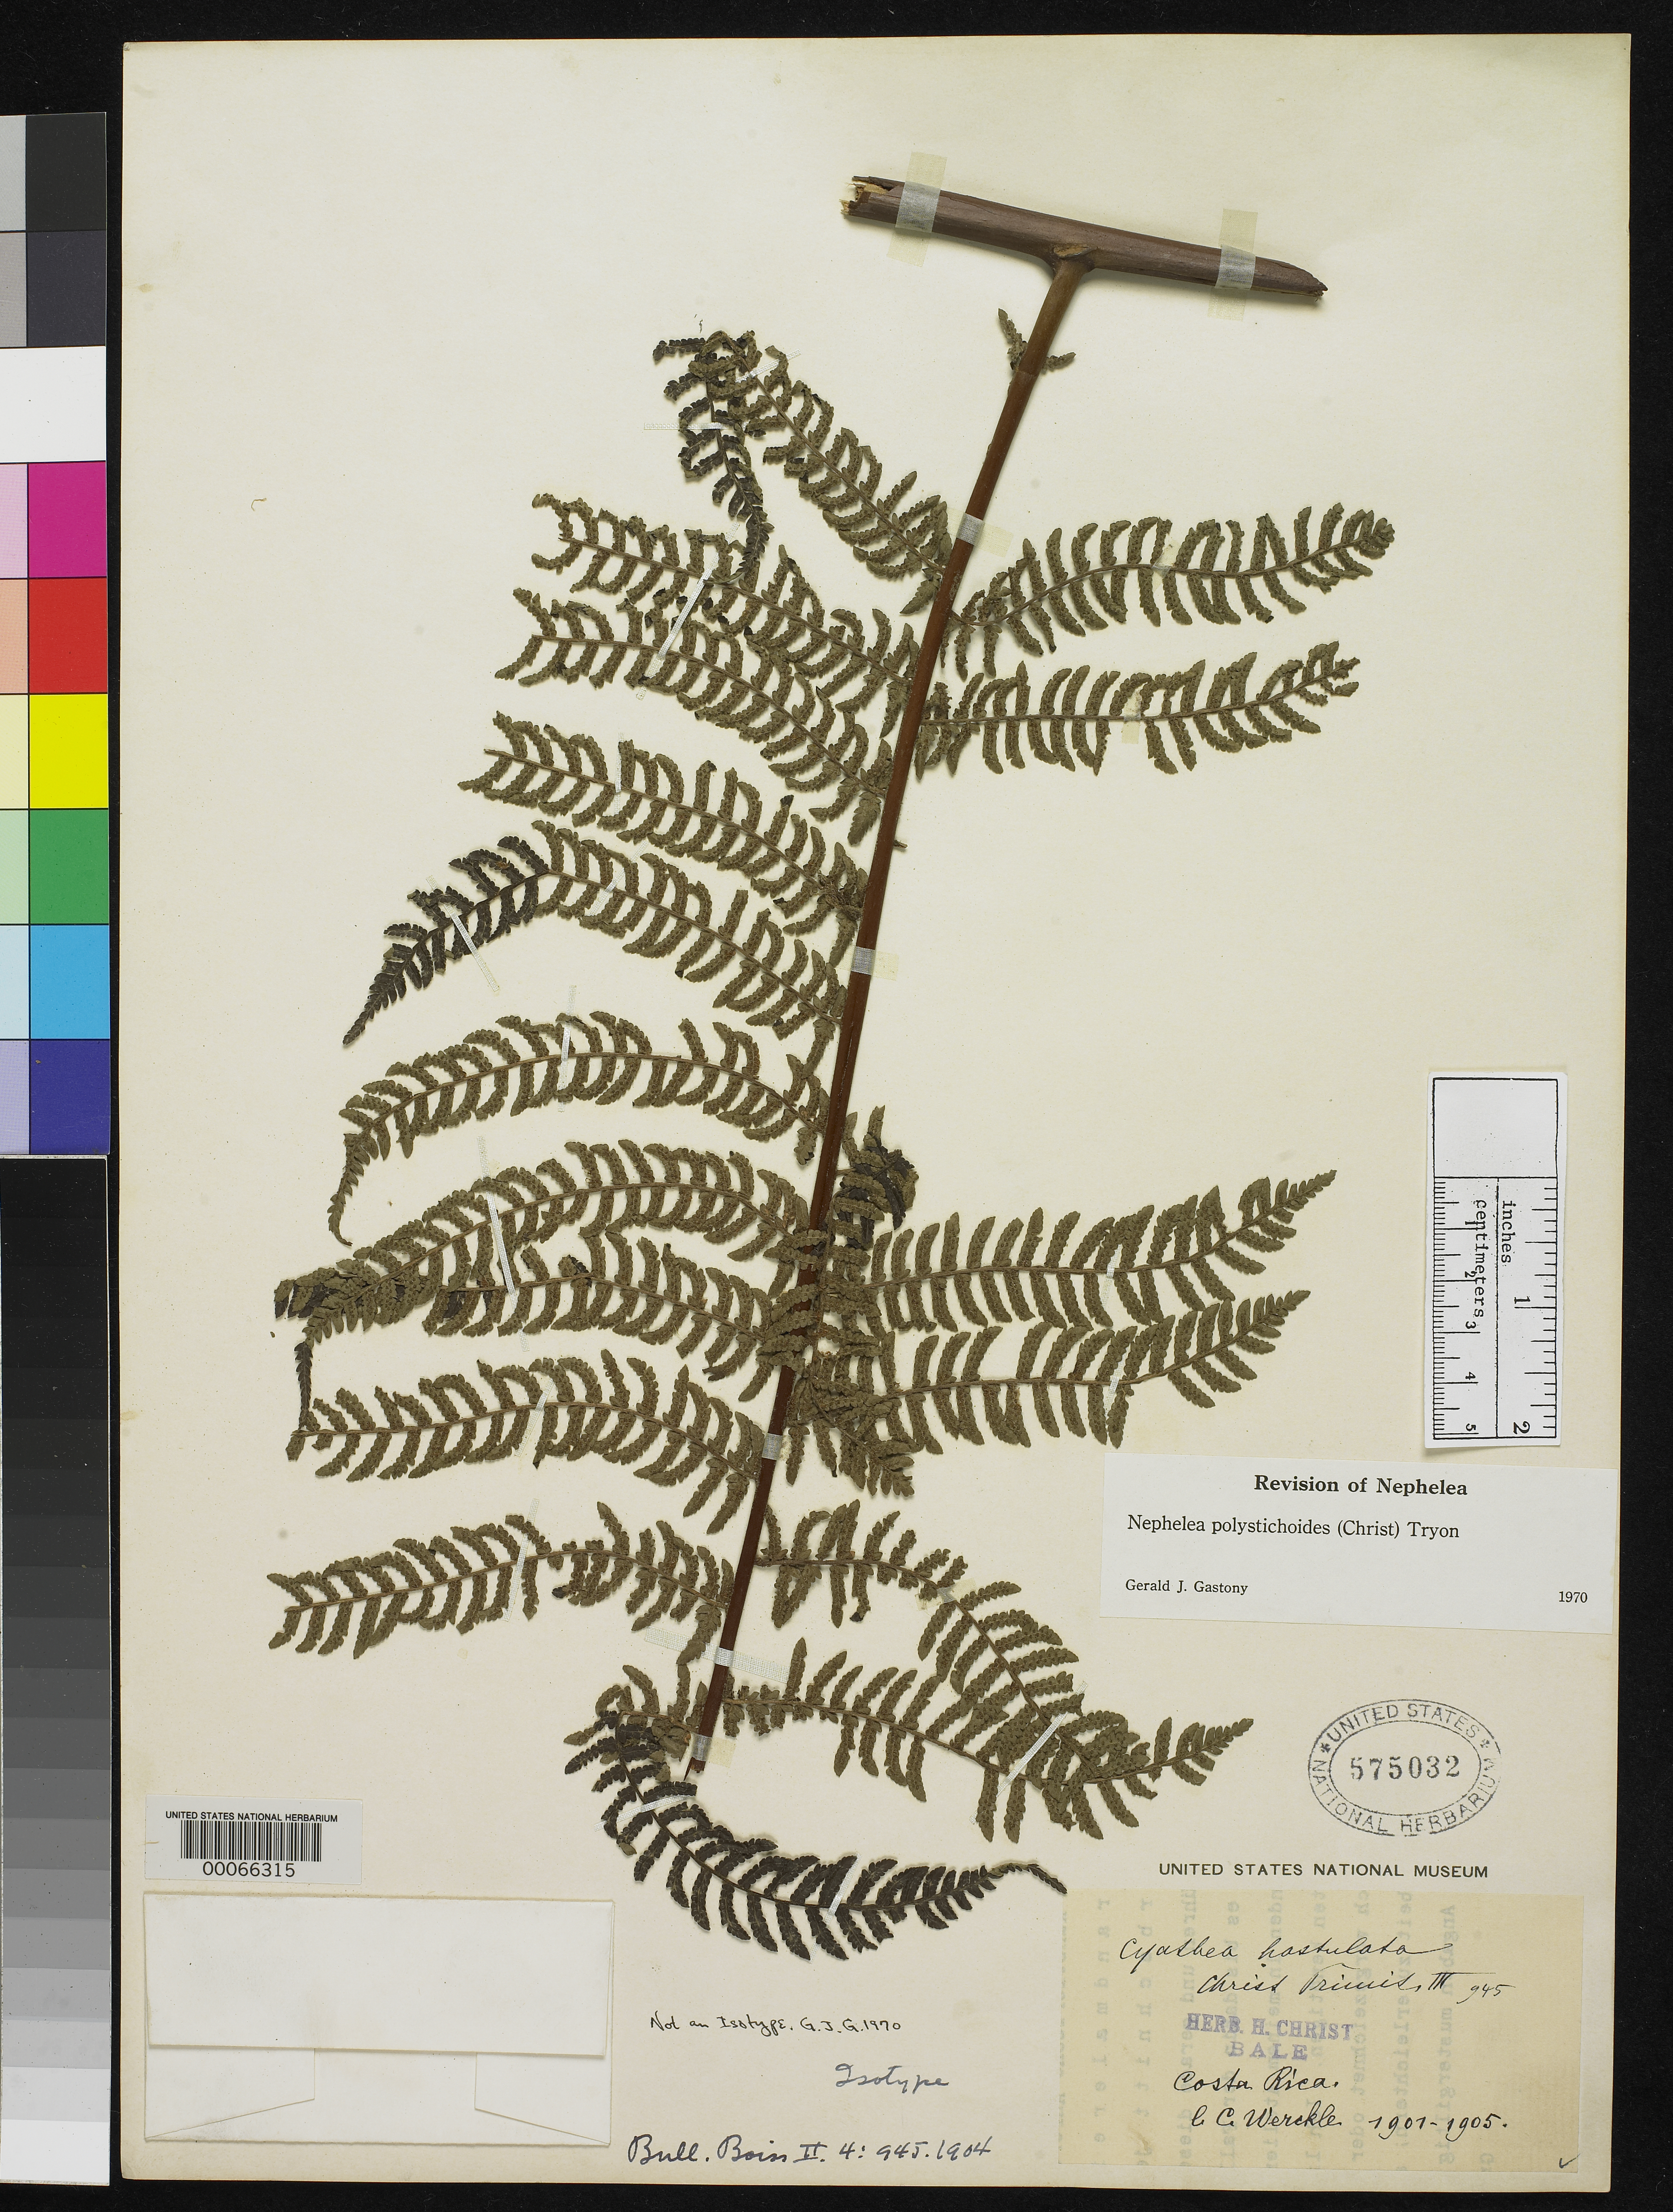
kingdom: Plantae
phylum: Tracheophyta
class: Polypodiopsida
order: Cyatheales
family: Cyatheaceae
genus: Cyathea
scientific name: Cyathea hastulata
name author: Christ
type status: Type Collection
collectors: C. C Wercklé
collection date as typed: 1901 to -- --- 1905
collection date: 1901/1905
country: Costa Rica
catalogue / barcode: US 575032